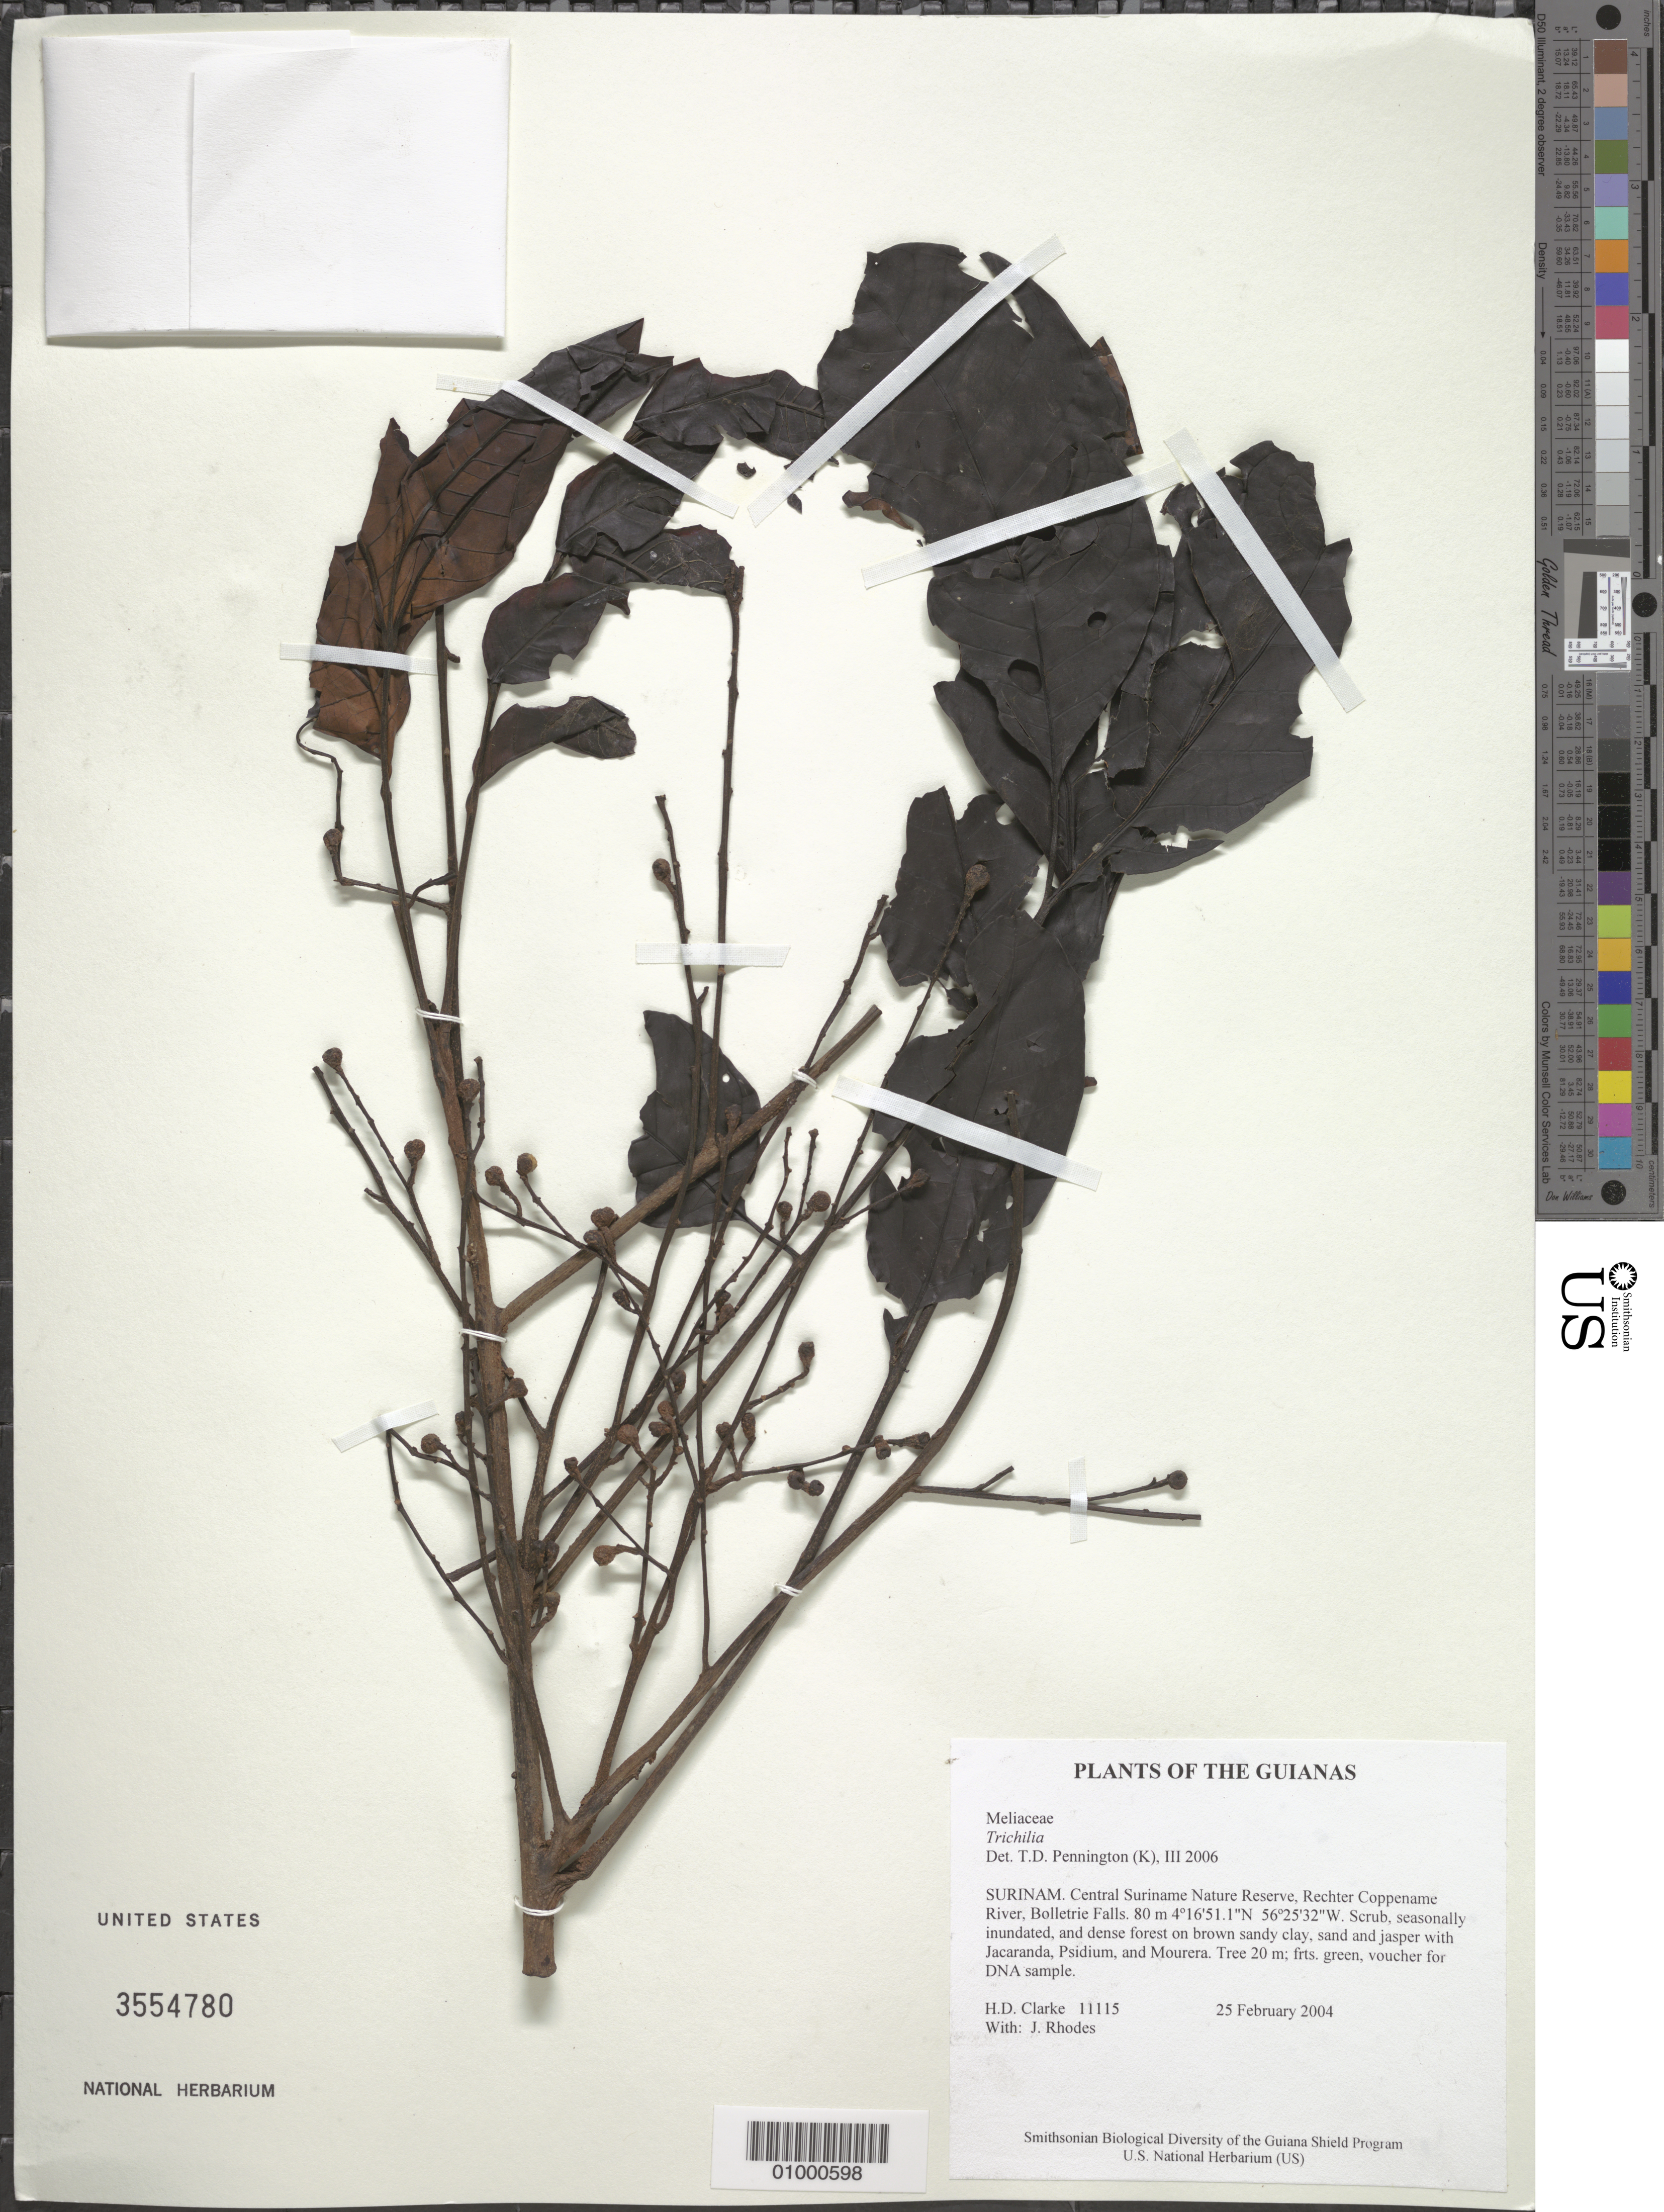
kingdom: Plantae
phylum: Tracheophyta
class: Magnoliopsida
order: Sapindales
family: Meliaceae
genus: Trichilia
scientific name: Trichilia sp.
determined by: Pennington, T. D., (K)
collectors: H. D. Clarke & J. Rhodes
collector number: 11115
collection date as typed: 25 February 2004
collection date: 2004-02-25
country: Suriname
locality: Central Suriname Nature Reserve, Rechter Coppename River, Bolletrie Falls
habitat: Scrub, seasonally inundated, and dense forest on brown sandy clay, sand and jasper with Jacaranda, Psidium, and Mourera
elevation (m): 80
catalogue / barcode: US 3554780